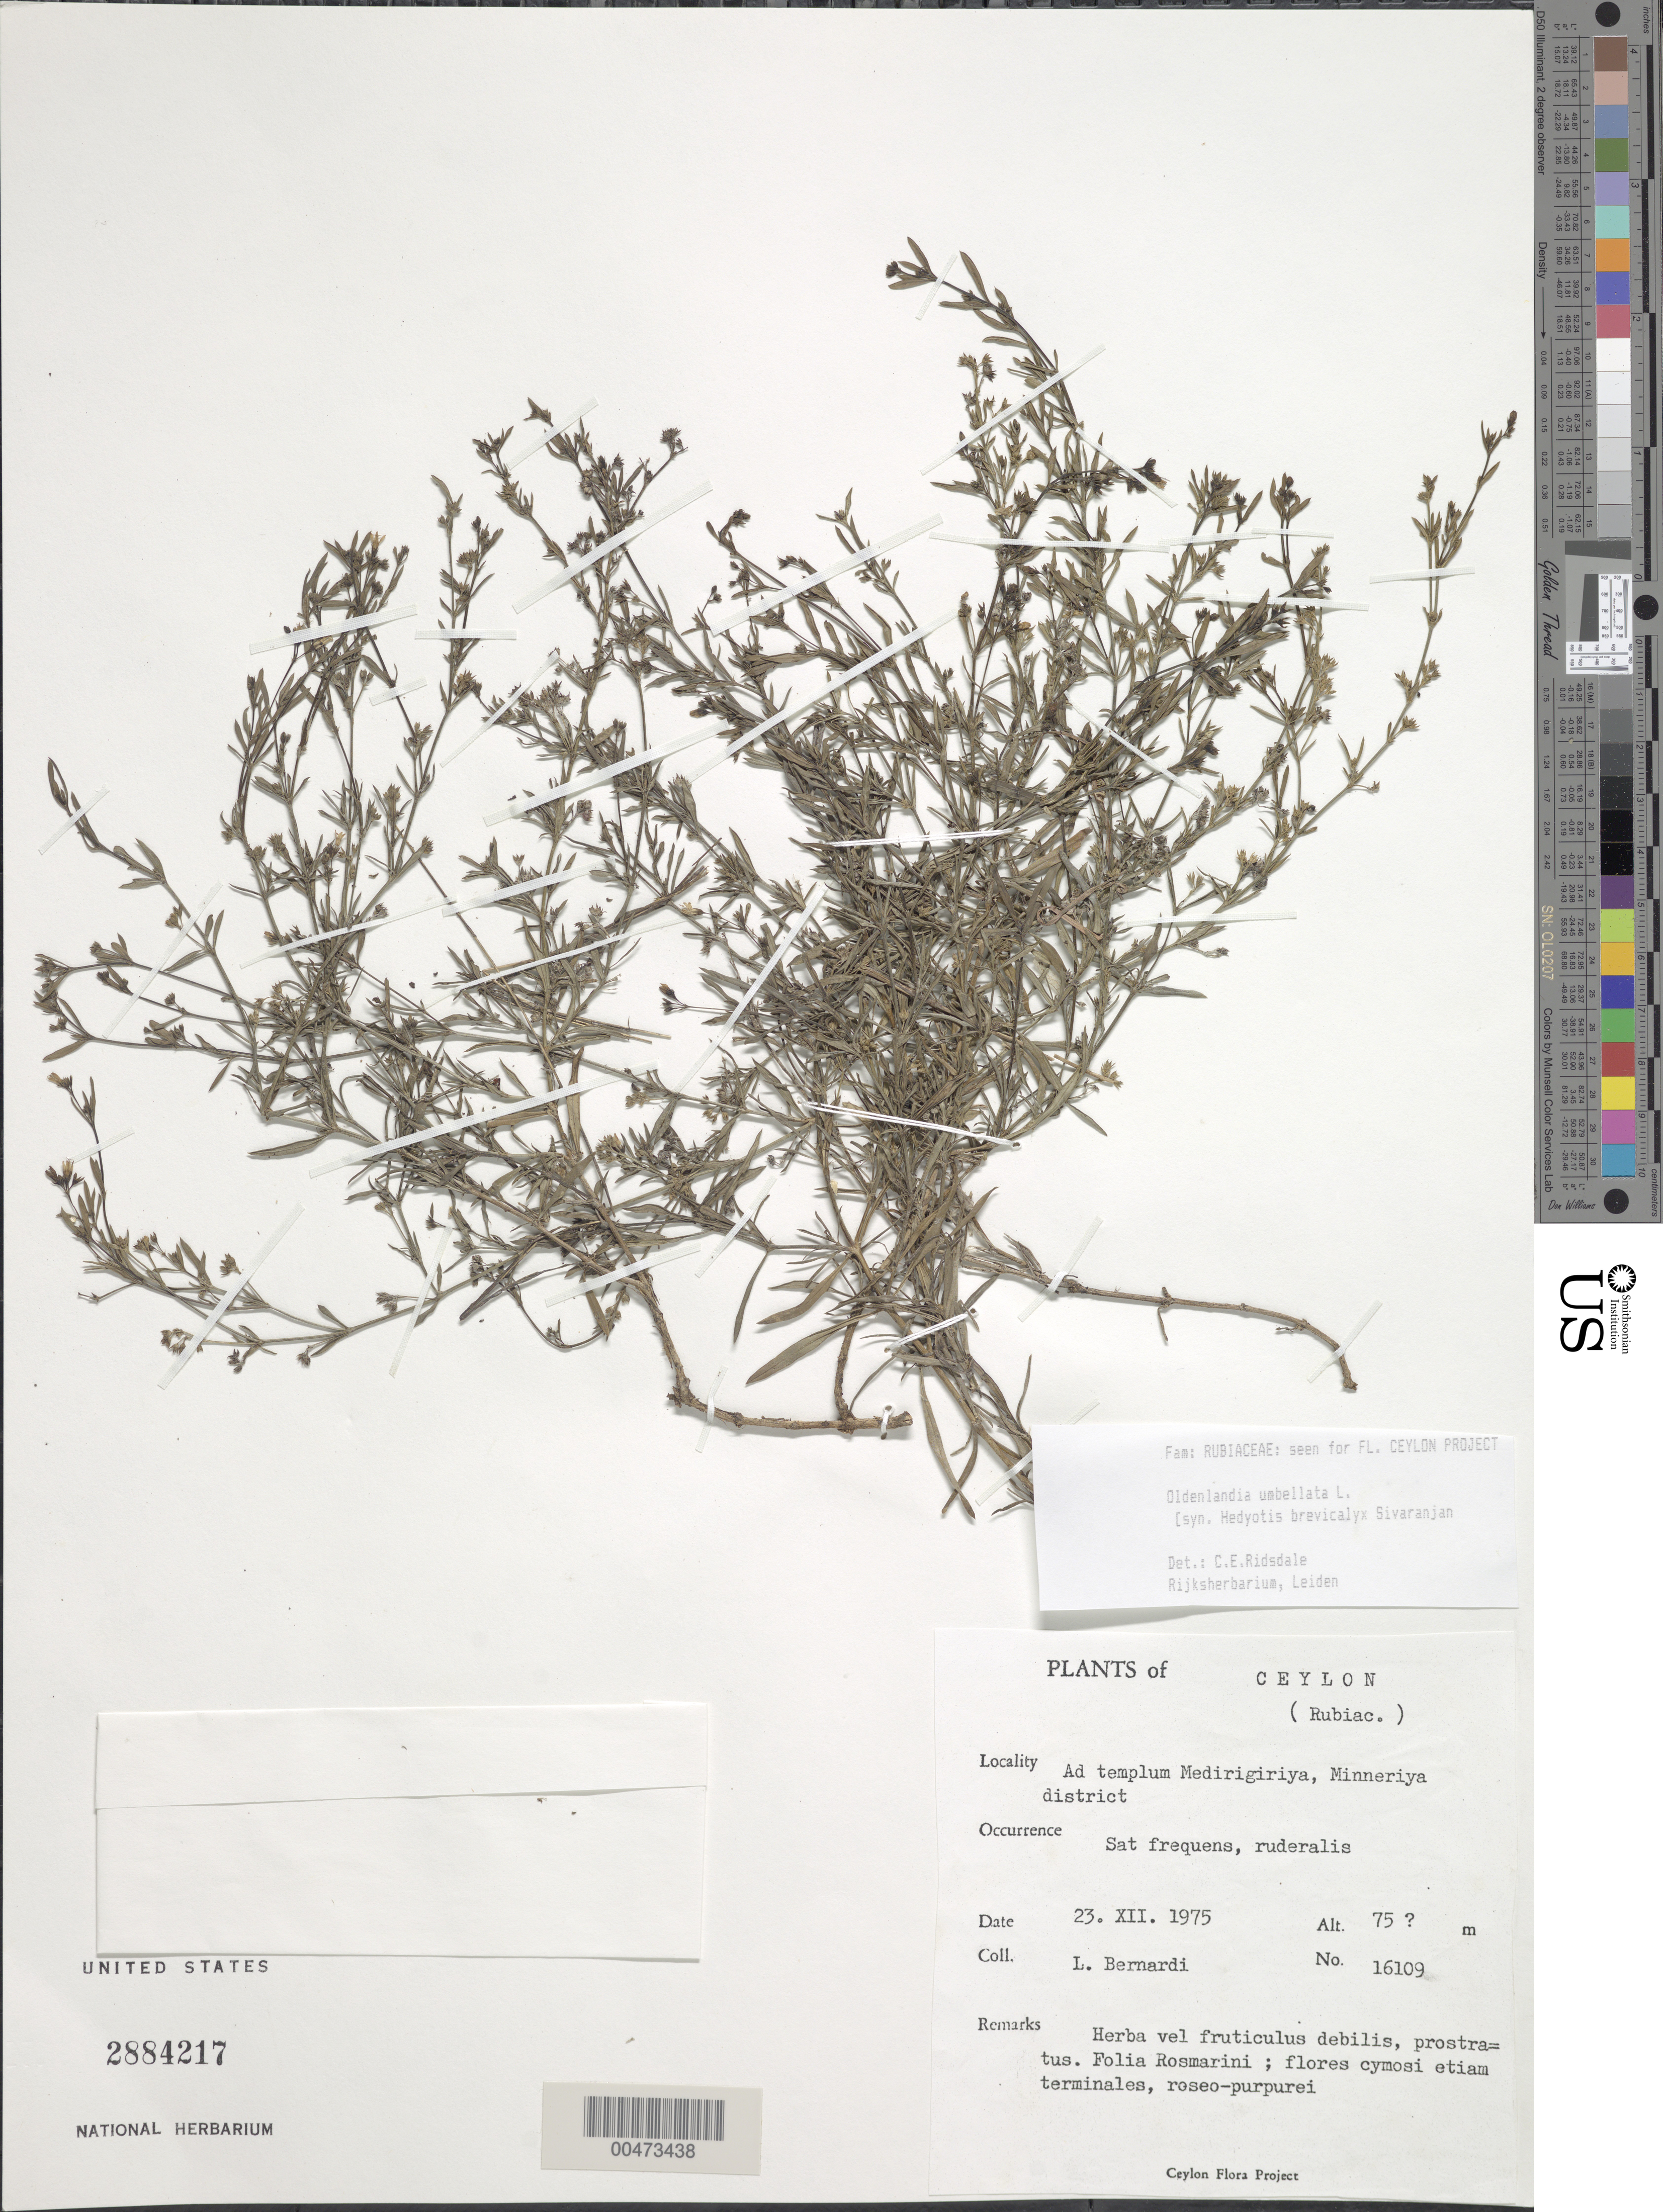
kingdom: Plantae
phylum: Tracheophyta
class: Magnoliopsida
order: Gentianales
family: Rubiaceae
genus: Oldenlandia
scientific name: Oldenlandia umbellata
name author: L.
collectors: L. Bernardi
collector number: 16109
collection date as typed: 23 Dec 1975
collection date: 1975-12-23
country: Sri Lanka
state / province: North Central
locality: Minneriya, Medirigiriya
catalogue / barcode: US 2884217